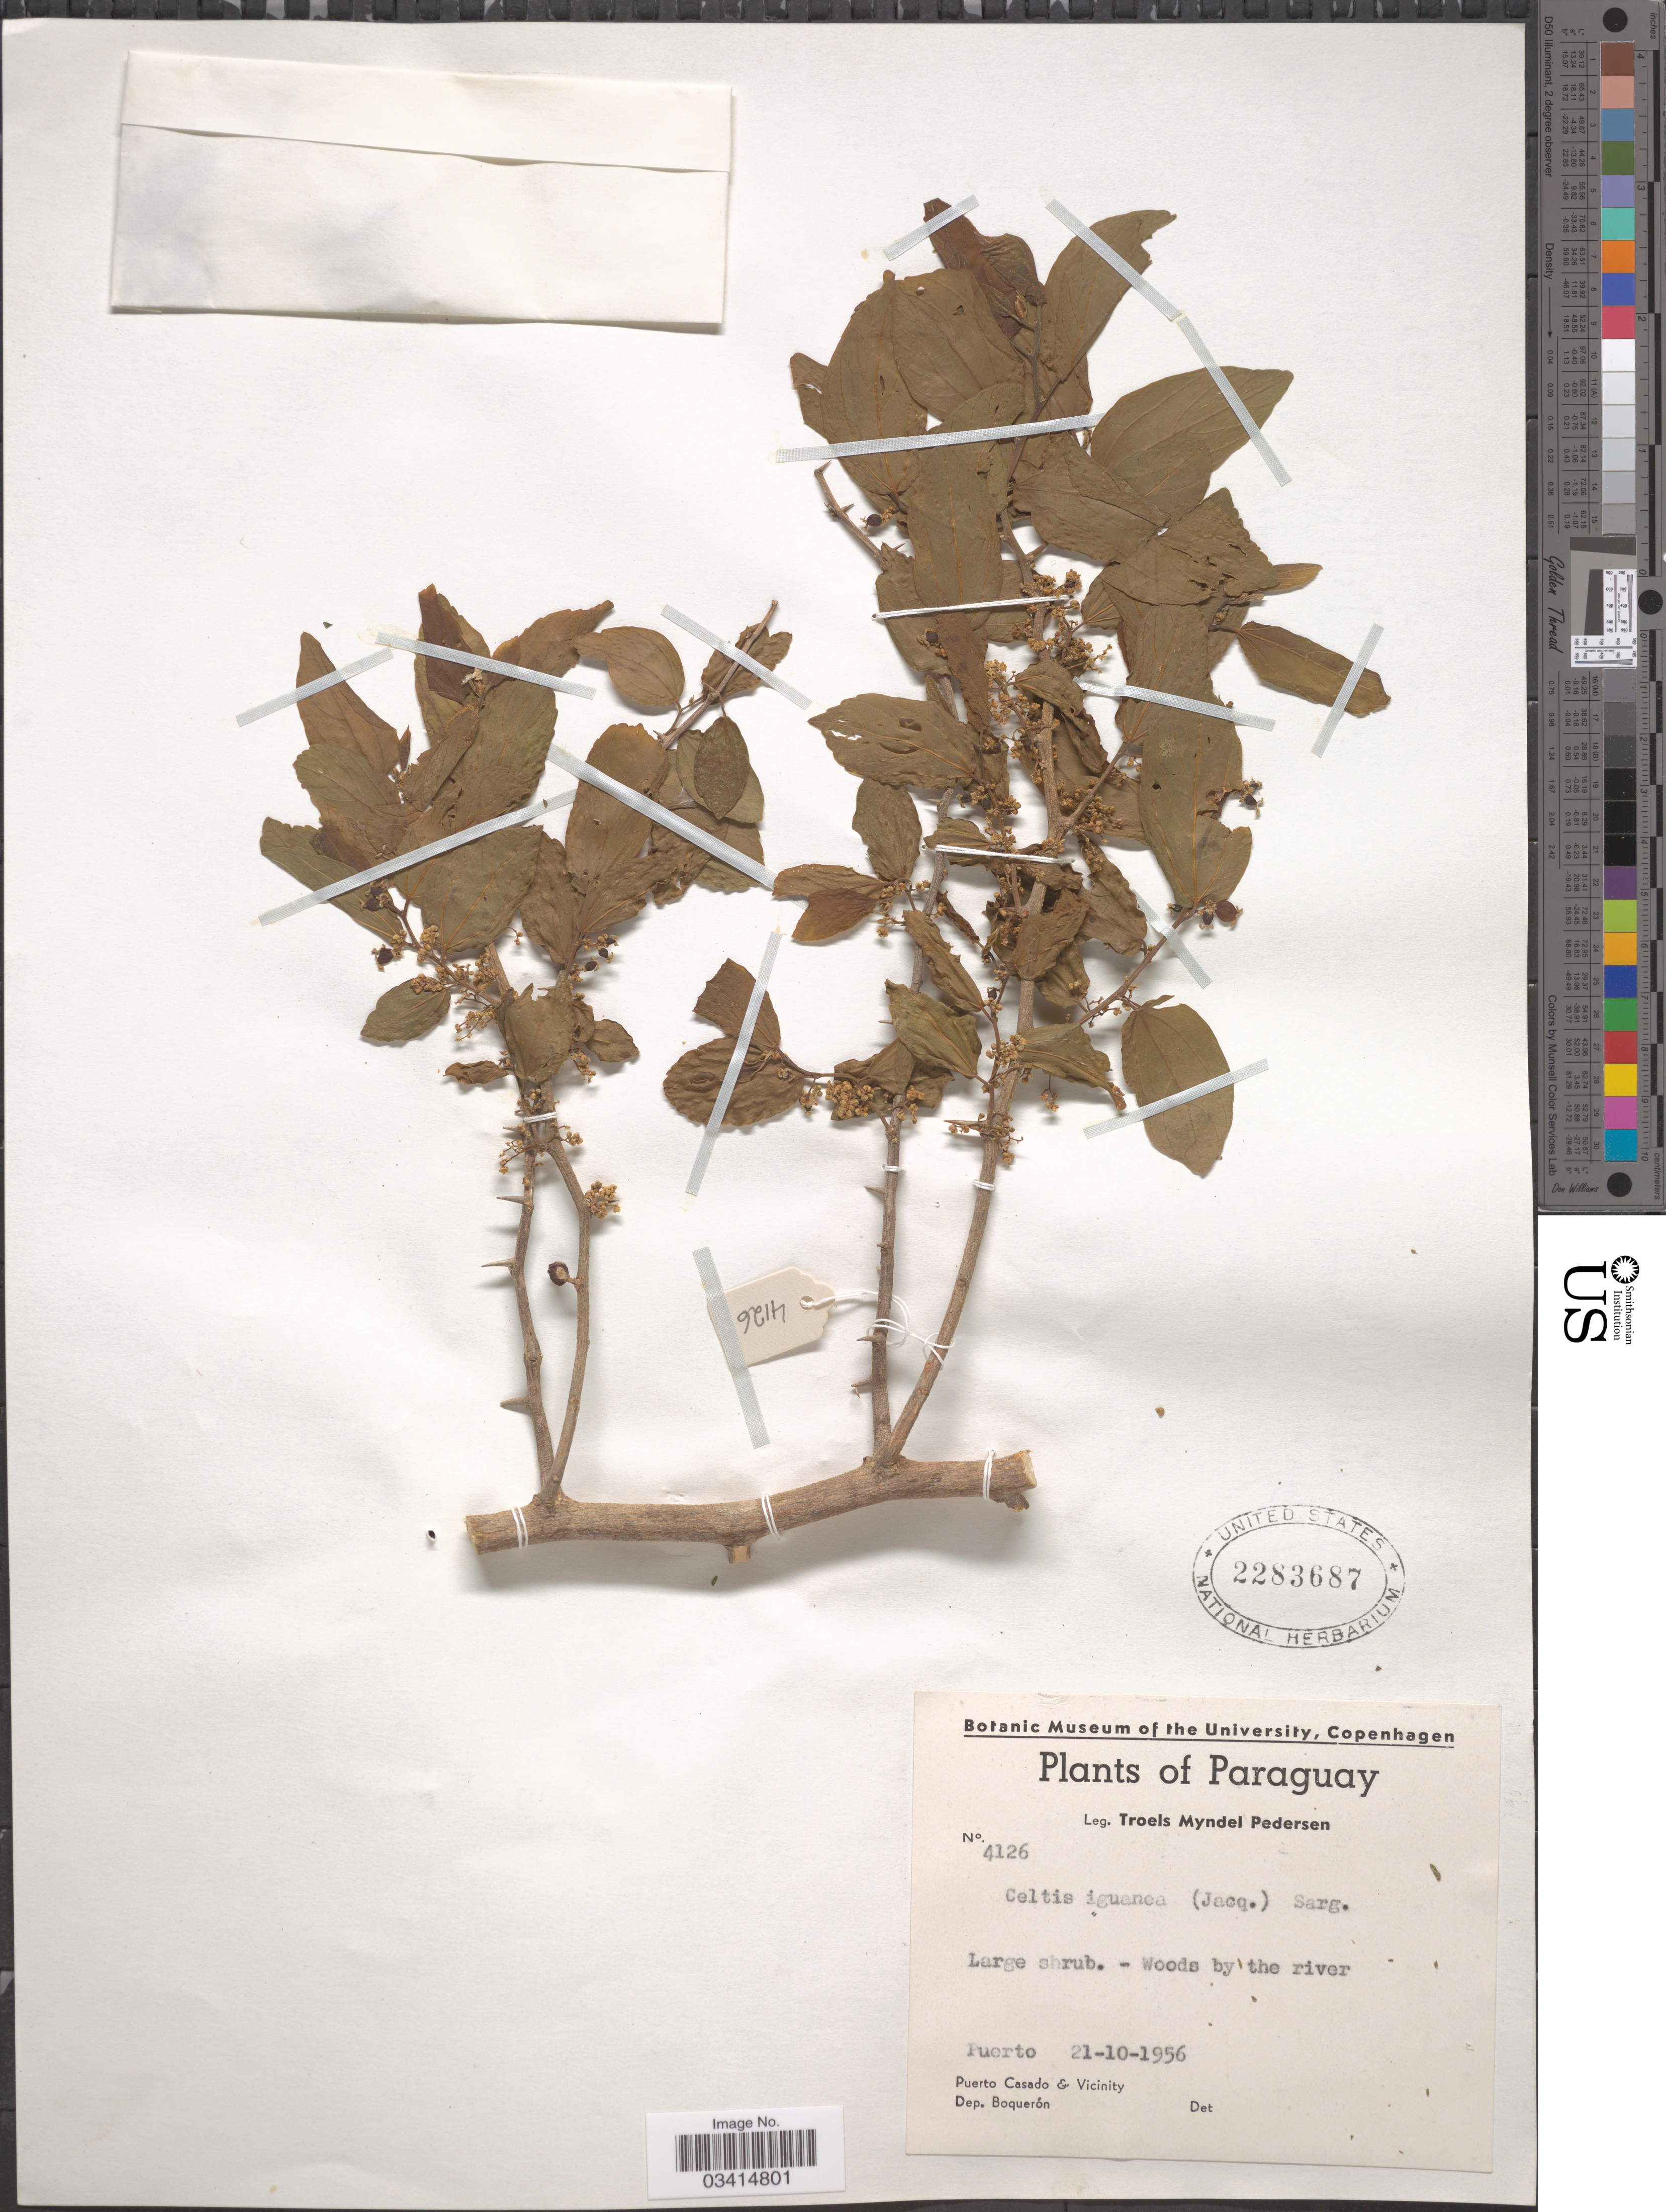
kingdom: Plantae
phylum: Tracheophyta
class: Magnoliopsida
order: Rosales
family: Cannabaceae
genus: Celtis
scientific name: Celtis iguanaea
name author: (Jacq.) Sarg.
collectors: T. Pederson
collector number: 4126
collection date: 1956-10-21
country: Paraguay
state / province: Boqueron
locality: Puerto. Puerto Cascado & Vicinity. Dep. Boquerón.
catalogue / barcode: US 2283687